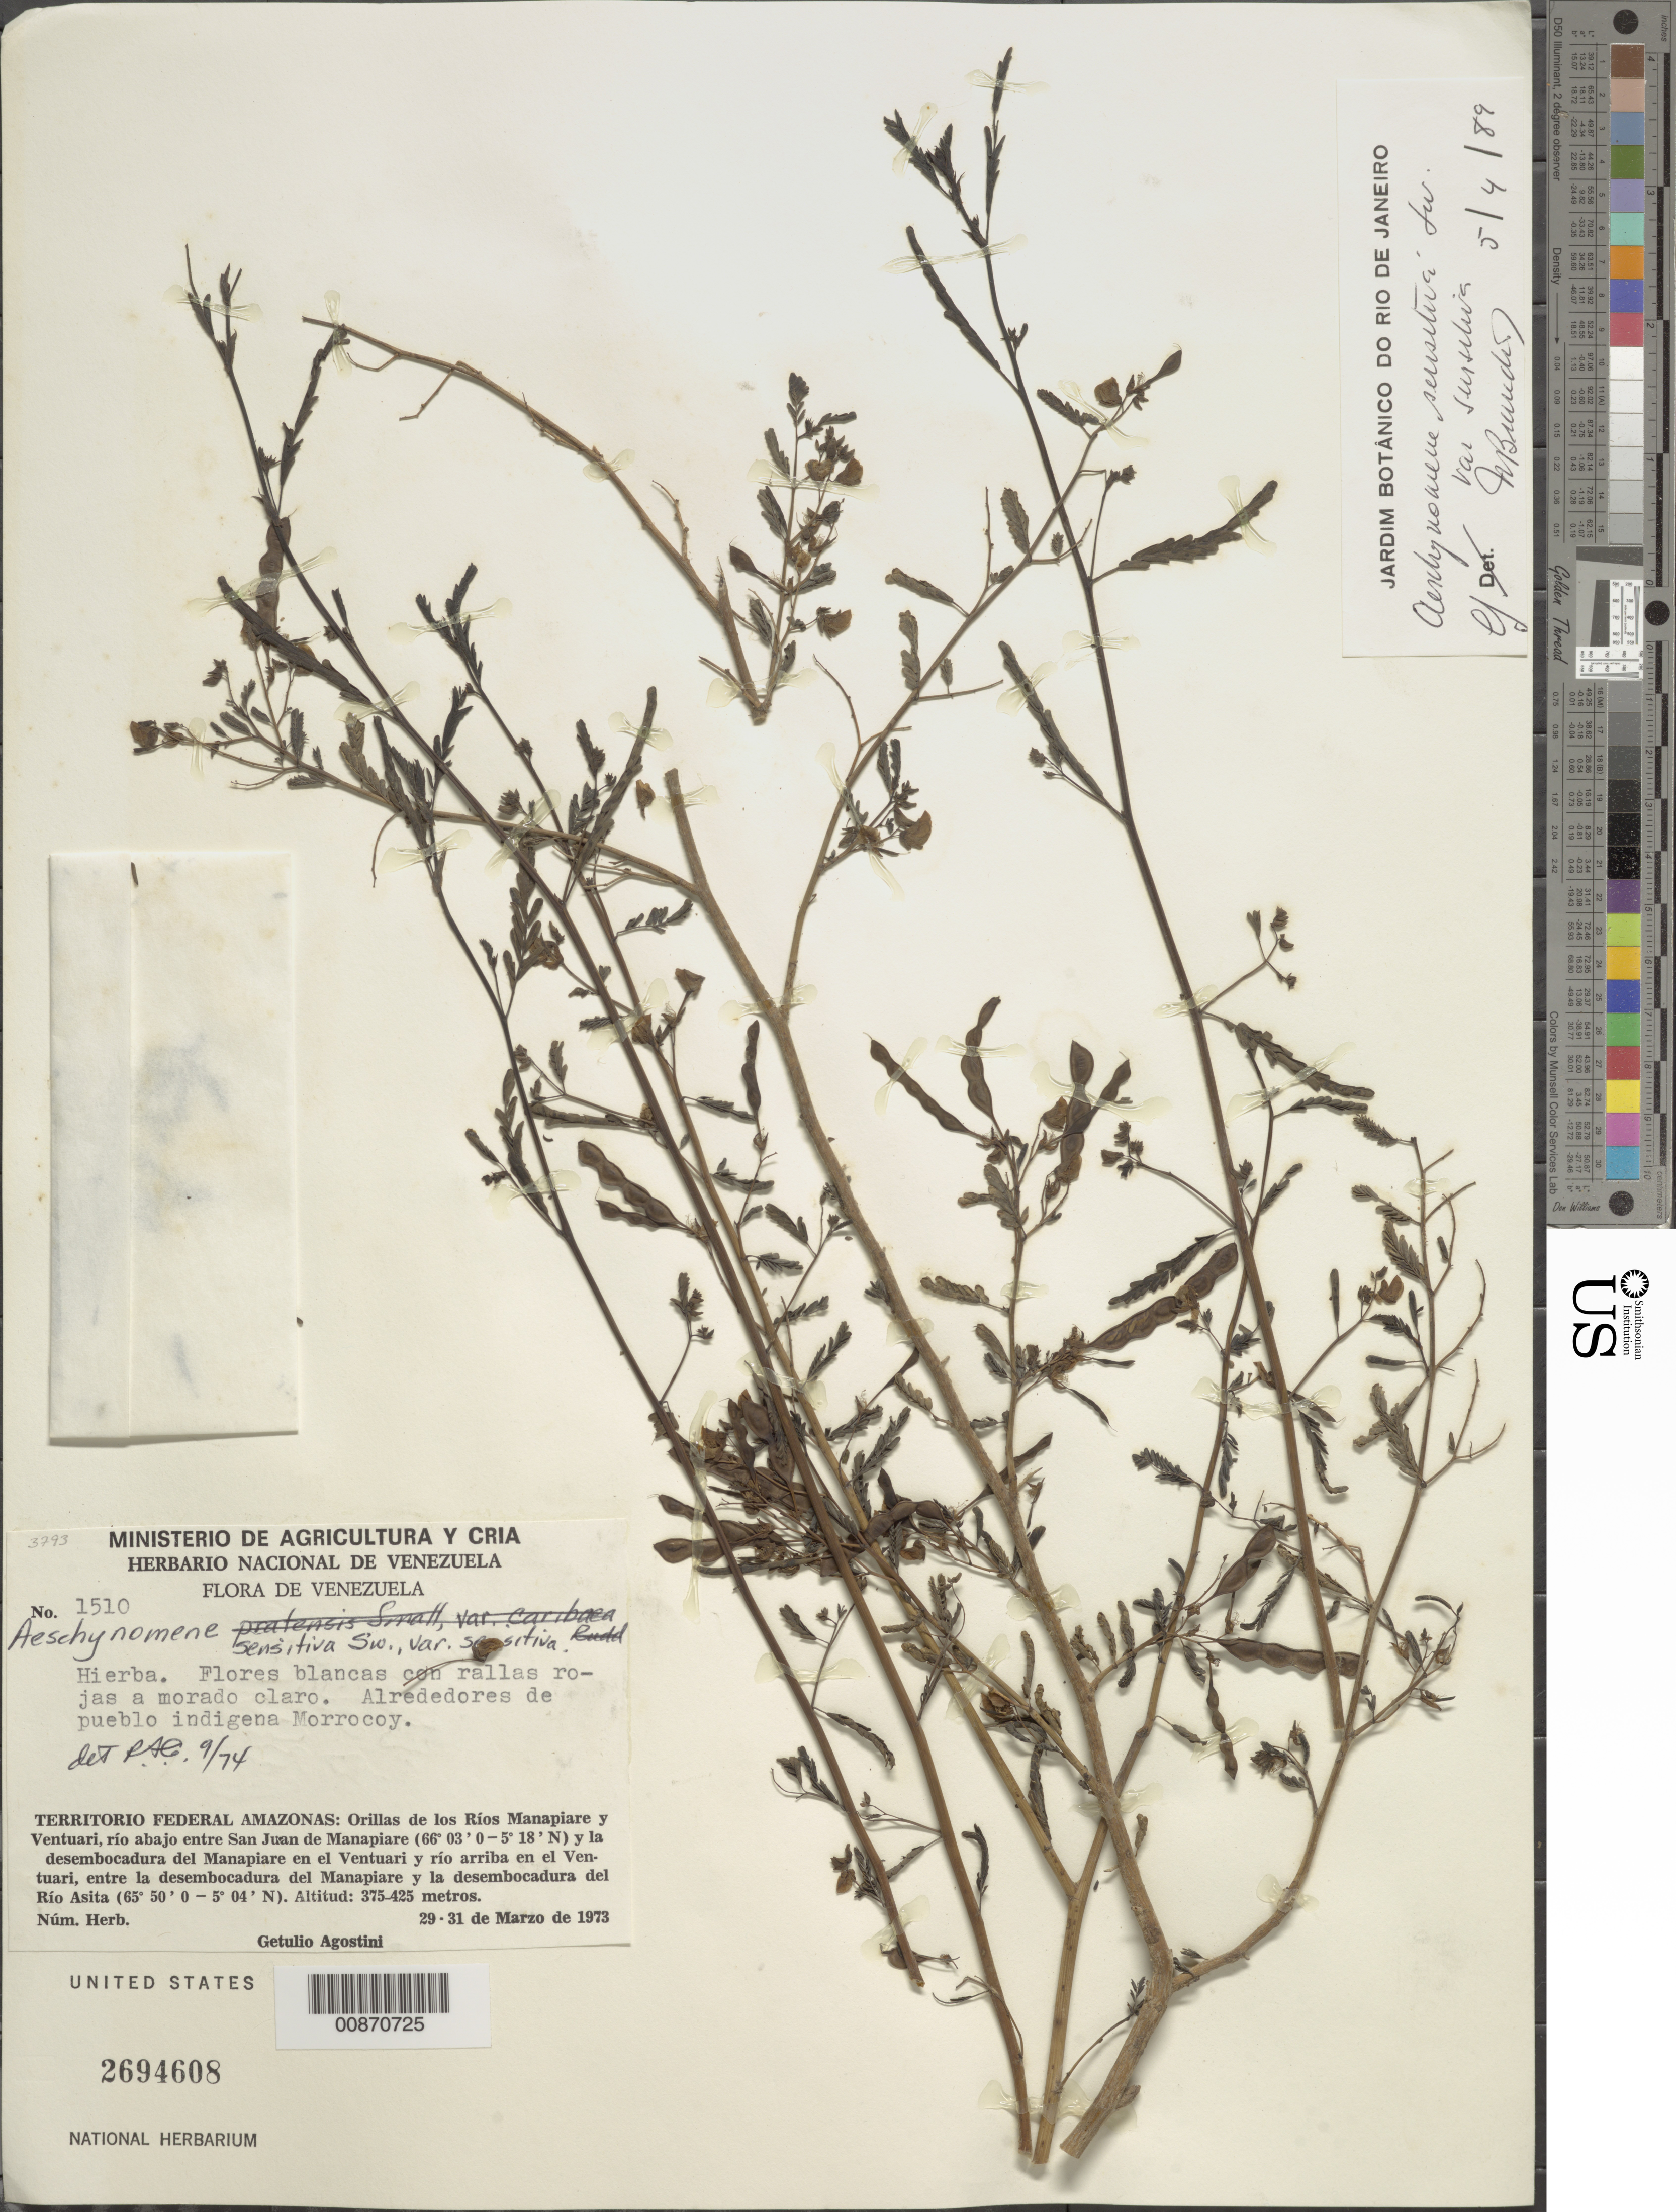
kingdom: Plantae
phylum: Tracheophyta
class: Magnoliopsida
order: Fabales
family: Fabaceae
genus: Aeschynomene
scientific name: Aeschynomene sensitiva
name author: Sw.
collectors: G. Agostini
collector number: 1510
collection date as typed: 29-Mar-73 to 31-Mar-73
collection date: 1973-03-29/1973-03-31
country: Venezuela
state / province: Amazonas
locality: Rios Manapiare y Ventuari, rio abajo entre San Juan de Manapiare y la desmb. del Manapiare en el Ventuari y rio arriba en el Ventuari, entre desmb. Manapiare y del Rio Asita; alrd. De pueblo indigena Morrocoy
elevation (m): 375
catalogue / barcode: US 2694608